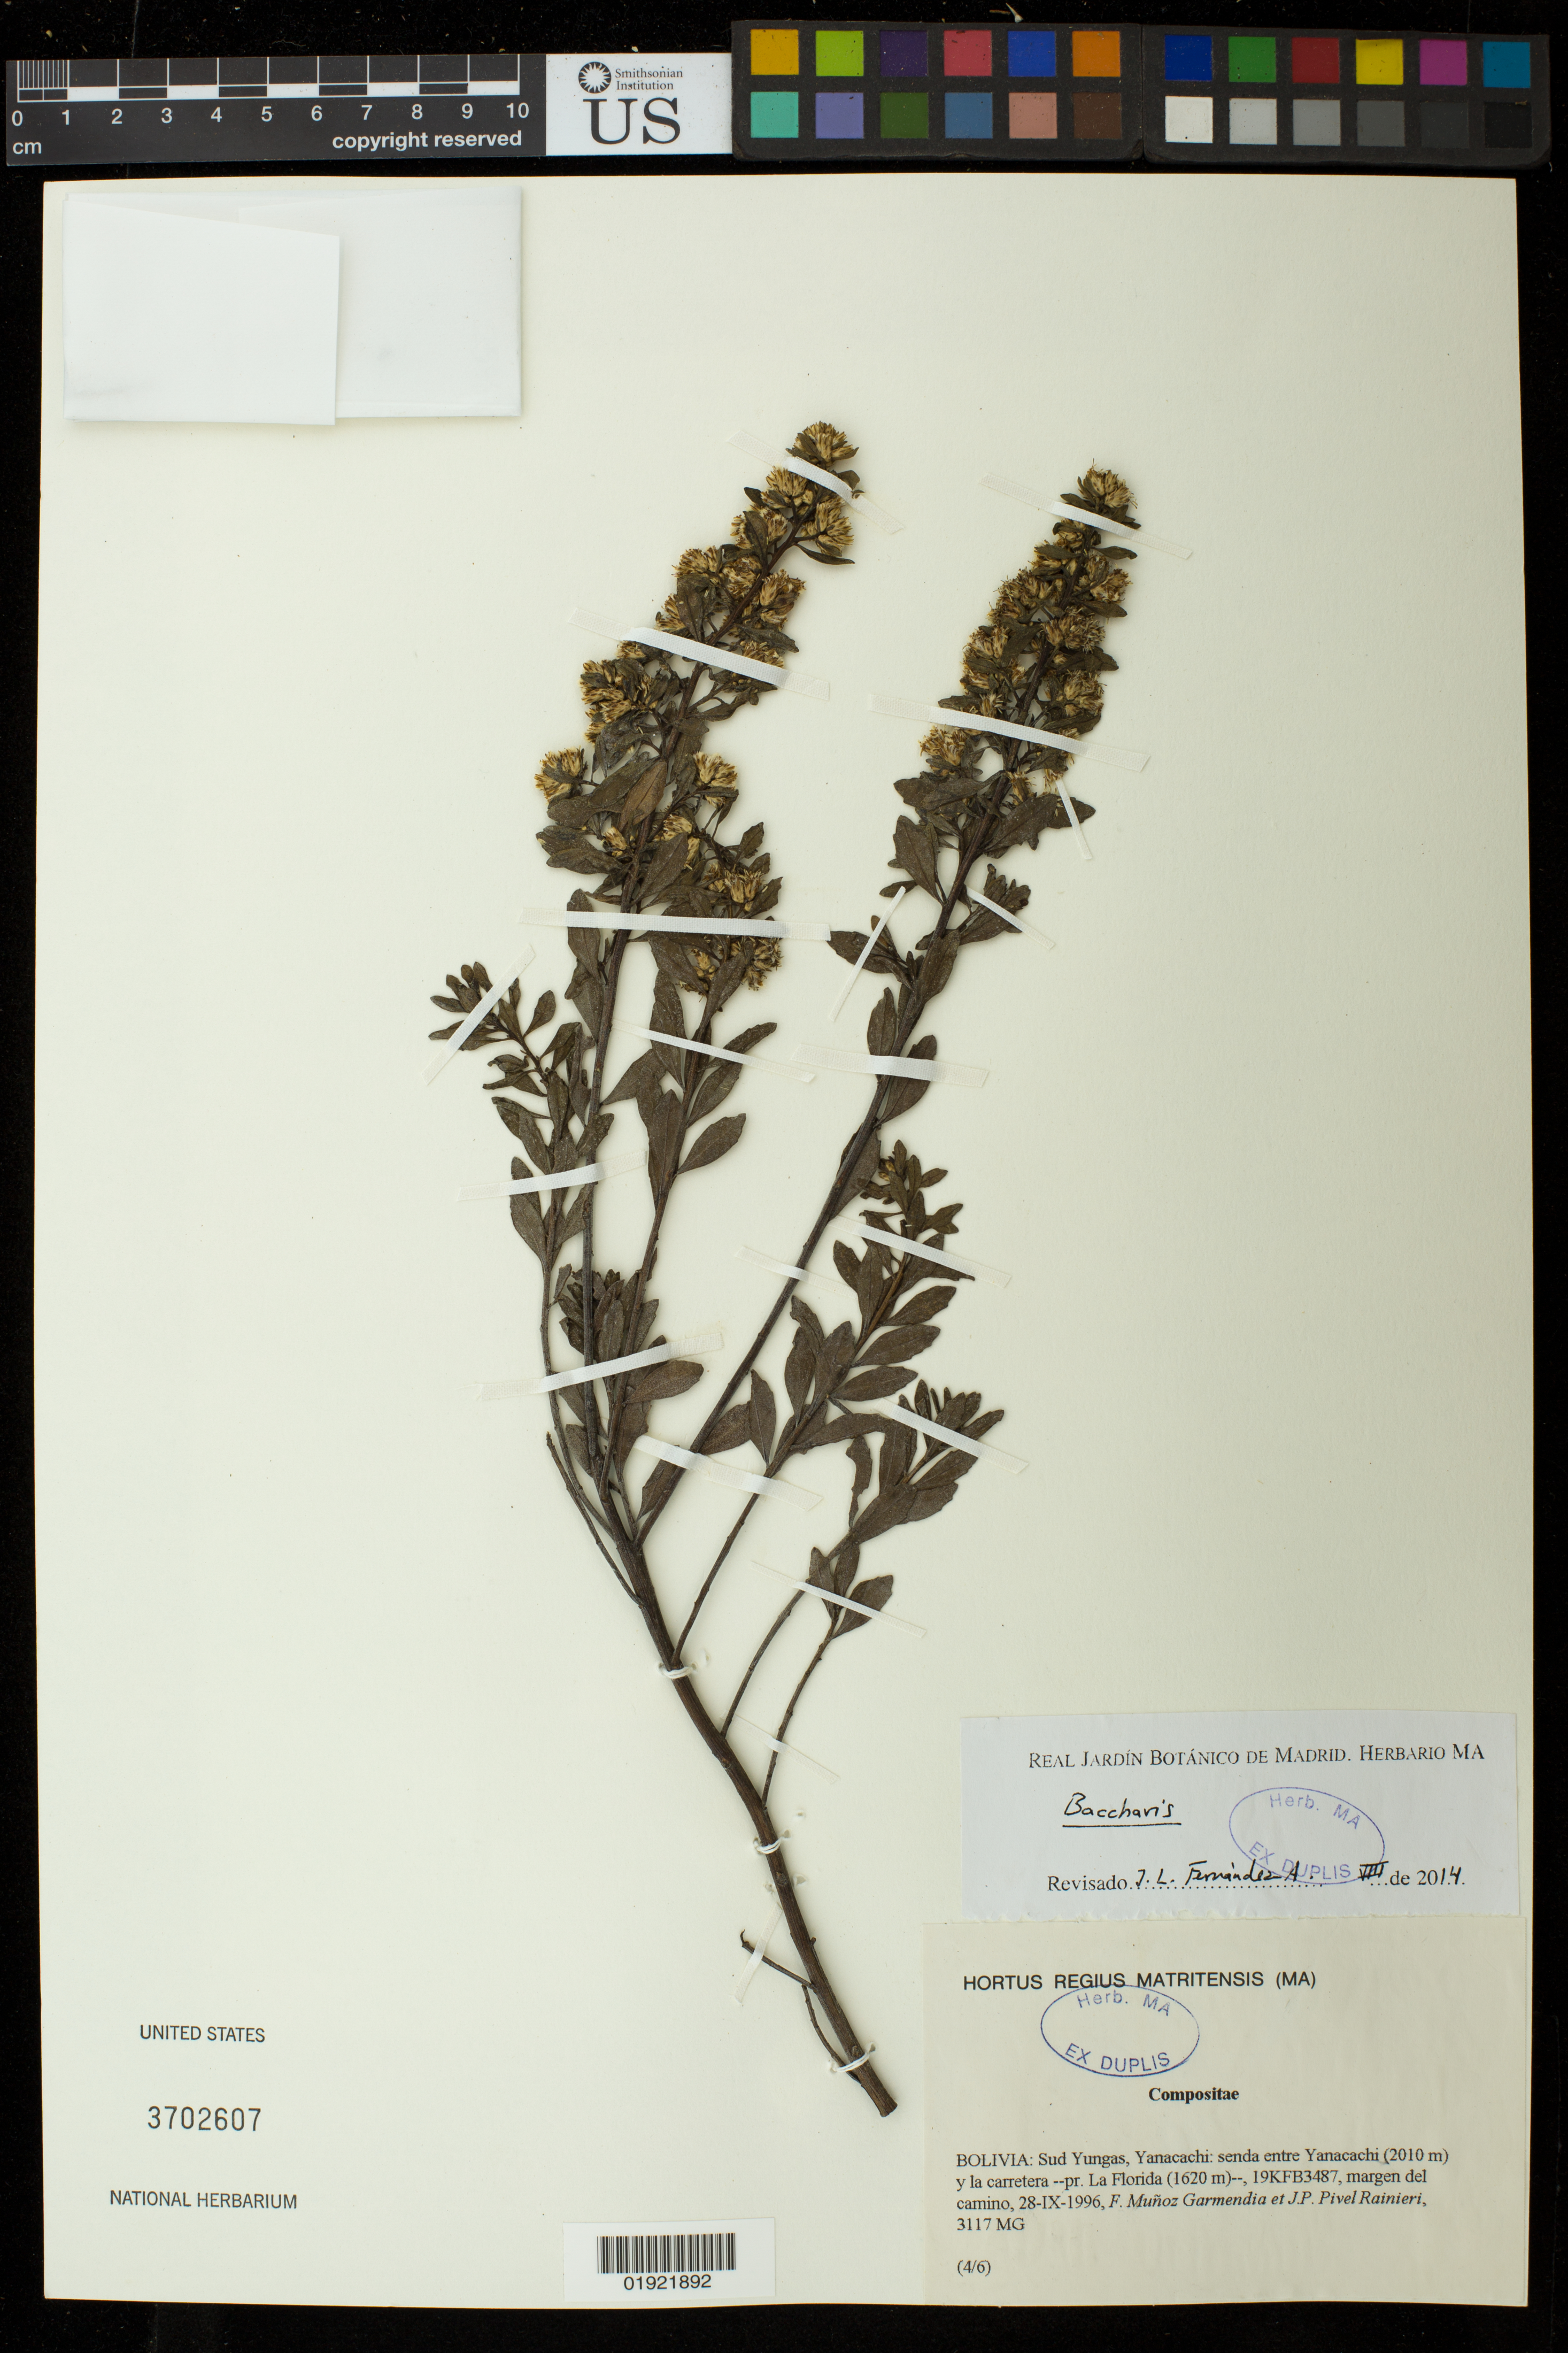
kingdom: Plantae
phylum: Tracheophyta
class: Magnoliopsida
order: Asterales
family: Asteraceae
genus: Baccharis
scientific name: Baccharis sp.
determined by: Fernández-Alonso, J. L.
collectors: F. Muñoz Garmendia & J. Rainieri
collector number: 3117 MG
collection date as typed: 28-IX-1996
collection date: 1996-09-28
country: Bolivia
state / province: La Paz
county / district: Sud Yungas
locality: Yanacachi: senda entre Yanacachi (2010 m) y la carretera-- pr. La Florida (1620 m)--, 19KFB3487, margen del camino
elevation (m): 2010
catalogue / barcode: US 3702607